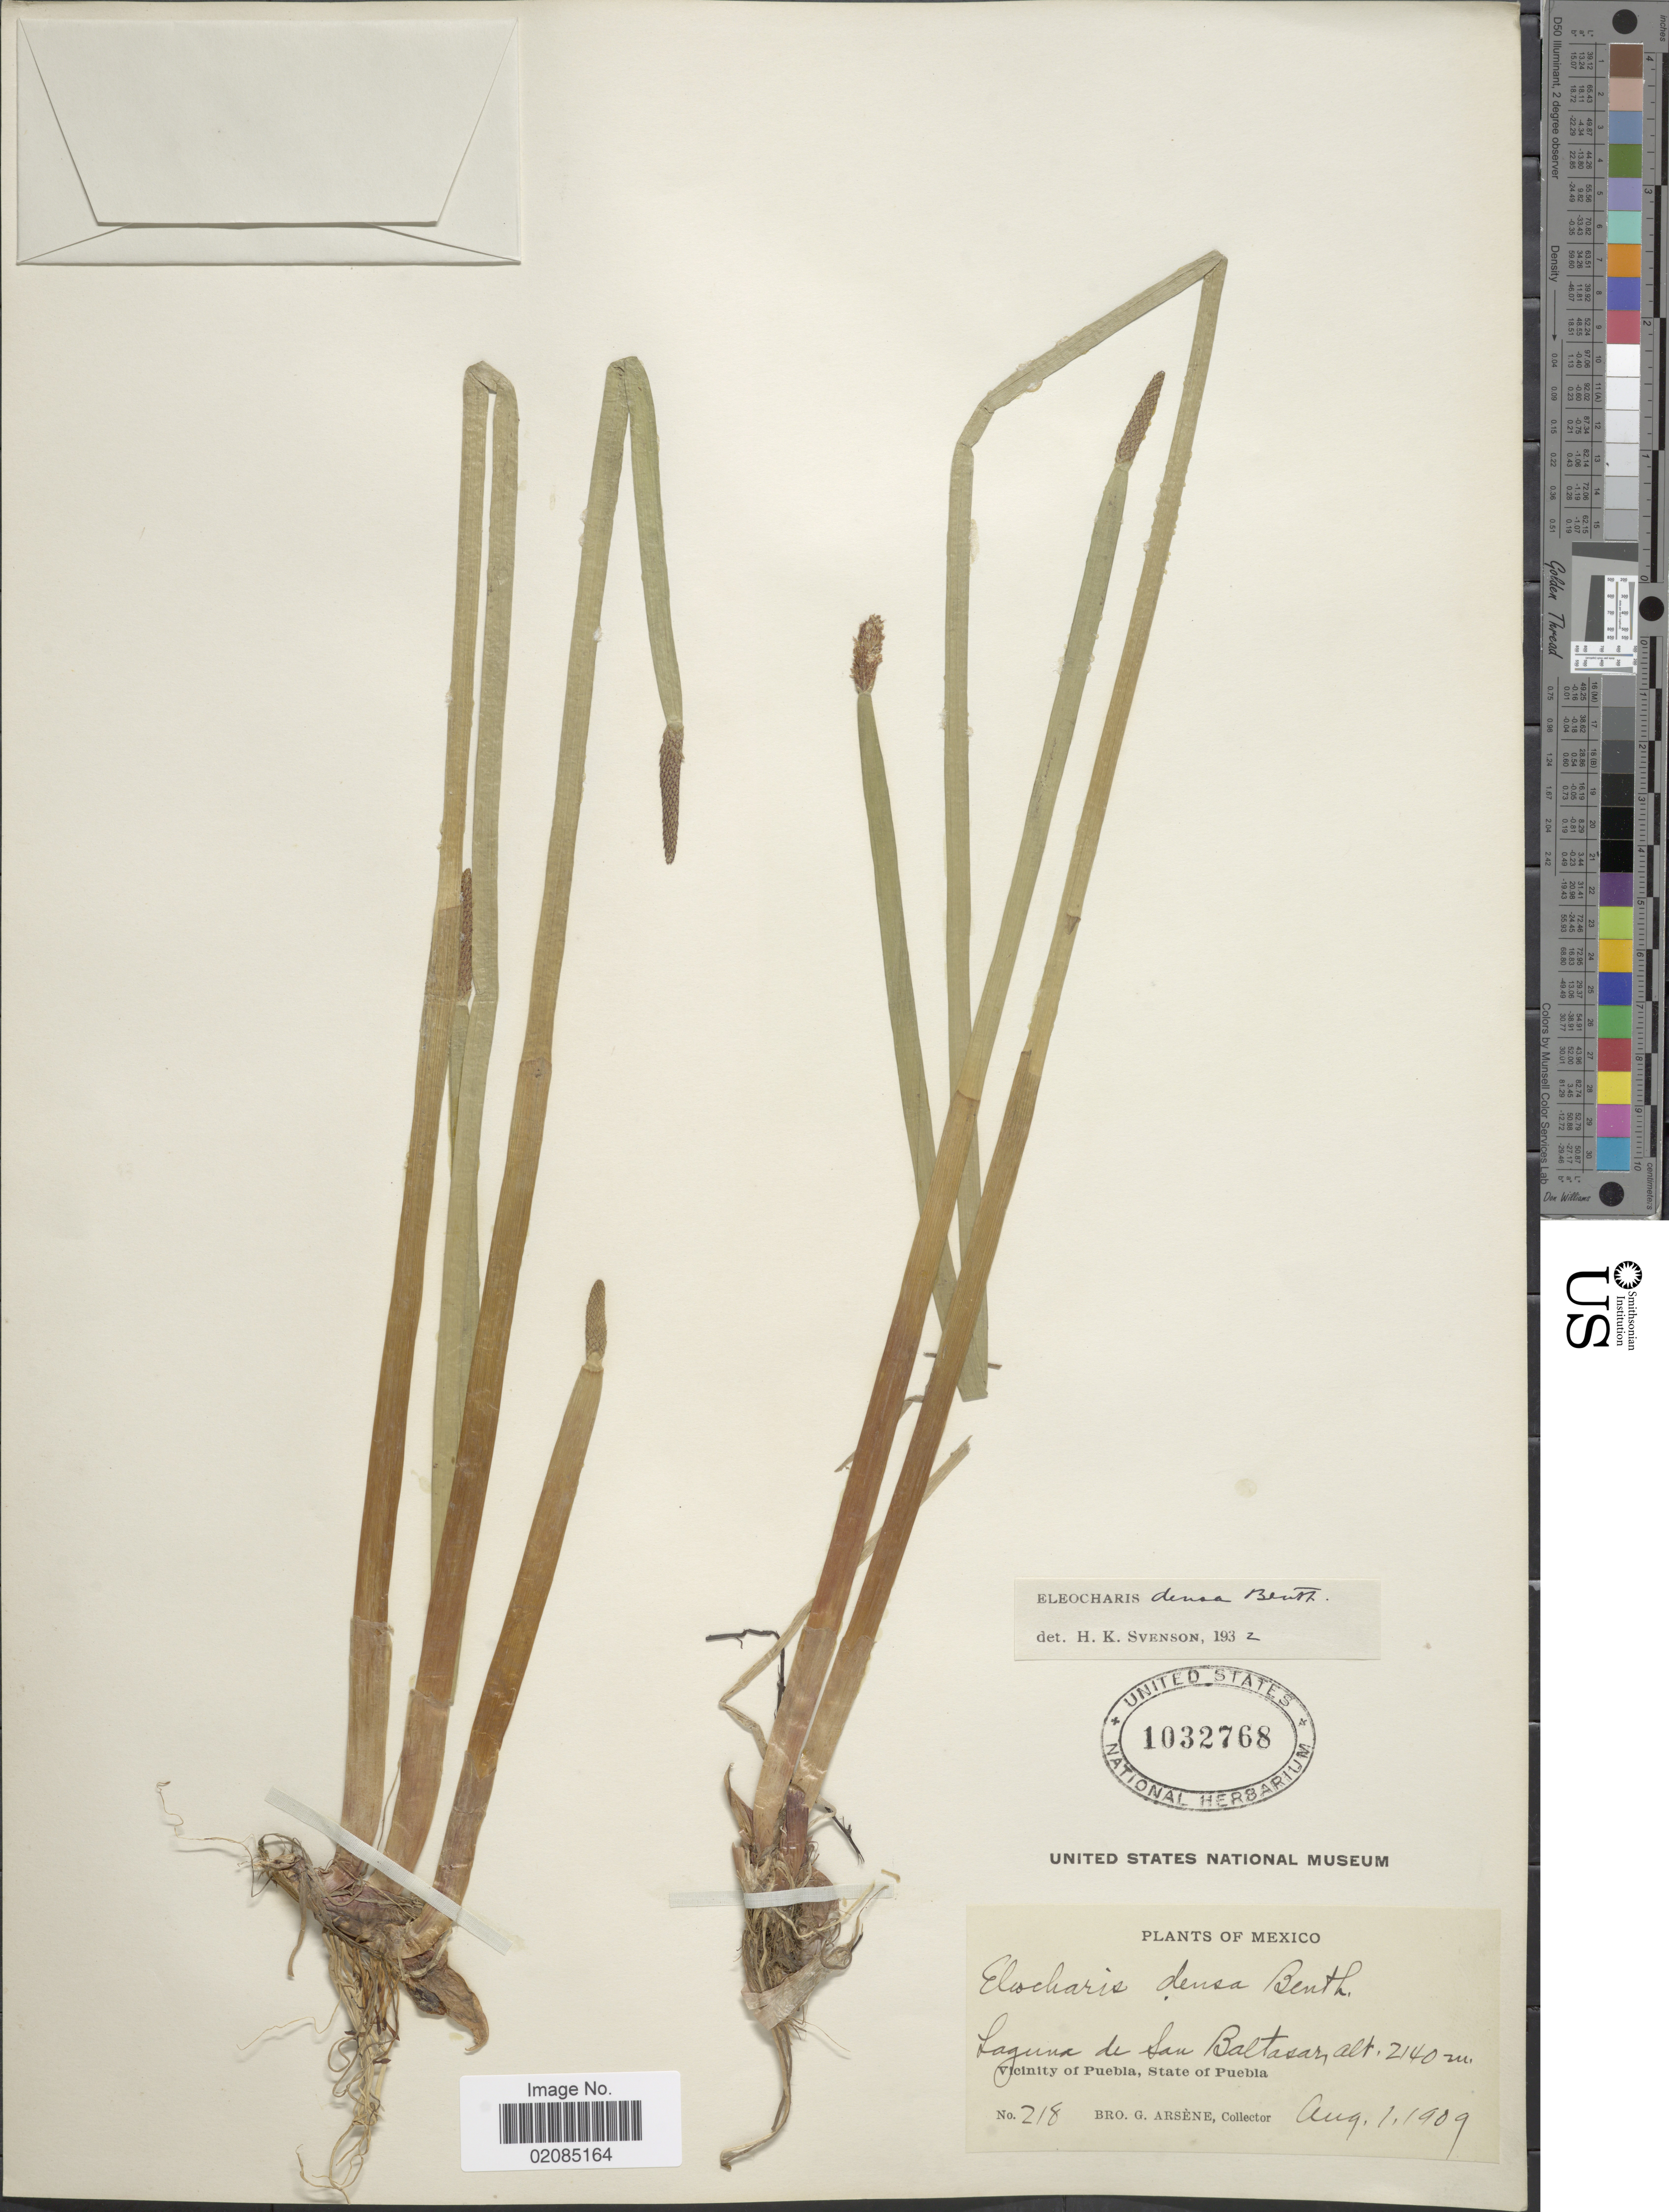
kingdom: Plantae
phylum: Tracheophyta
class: Liliopsida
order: Poales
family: Cyperaceae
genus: Eleocharis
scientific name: Eleocharis densa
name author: Benth.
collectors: Bro. G. Arsène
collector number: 218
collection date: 1909-08-01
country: Mexico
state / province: Puebla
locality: Laguna de San Batasar, vicinity of Puebla.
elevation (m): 2140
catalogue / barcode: US 1032768